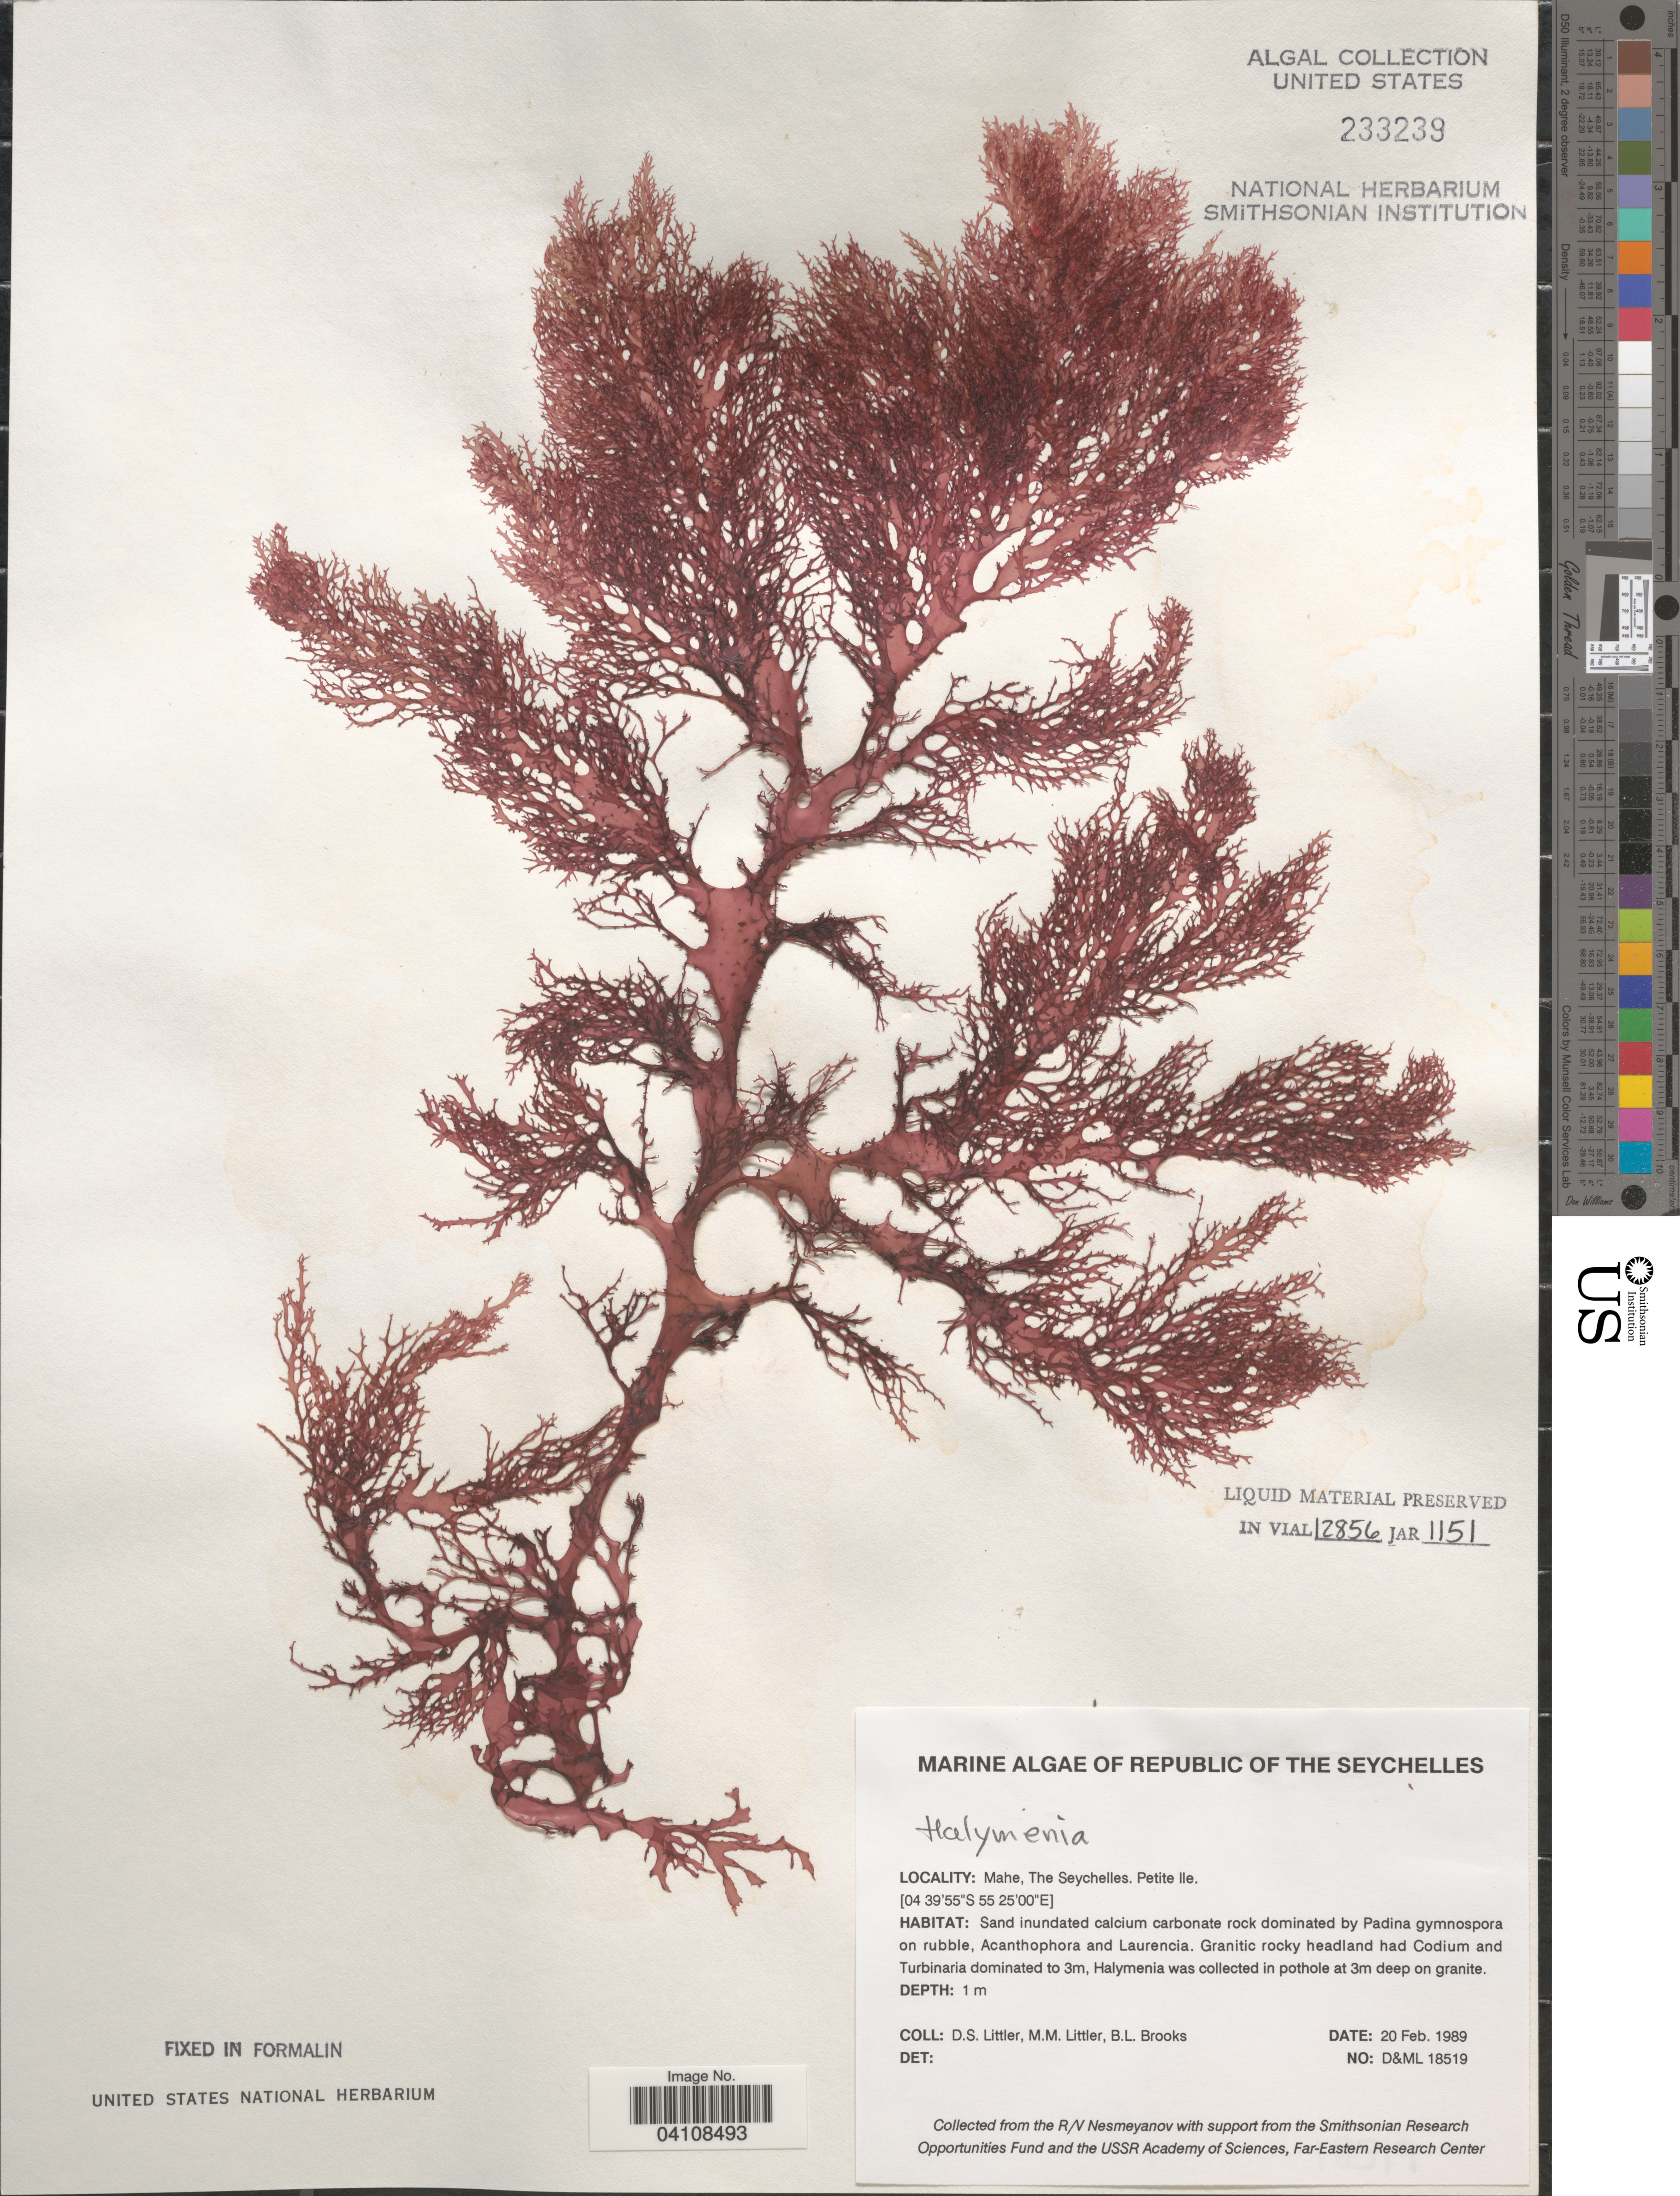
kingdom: Plantae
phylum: Rhodophyta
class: Florideophyceae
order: Halymeniales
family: Halymeniaceae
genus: Halymenia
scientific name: Halymenia sp.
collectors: D. S. Littler & B. Brooks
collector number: D&ML18519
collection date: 1989-02-20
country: Seychelles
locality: Republic of The Seychelles. Mahe. Petite Ile.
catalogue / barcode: US 233239